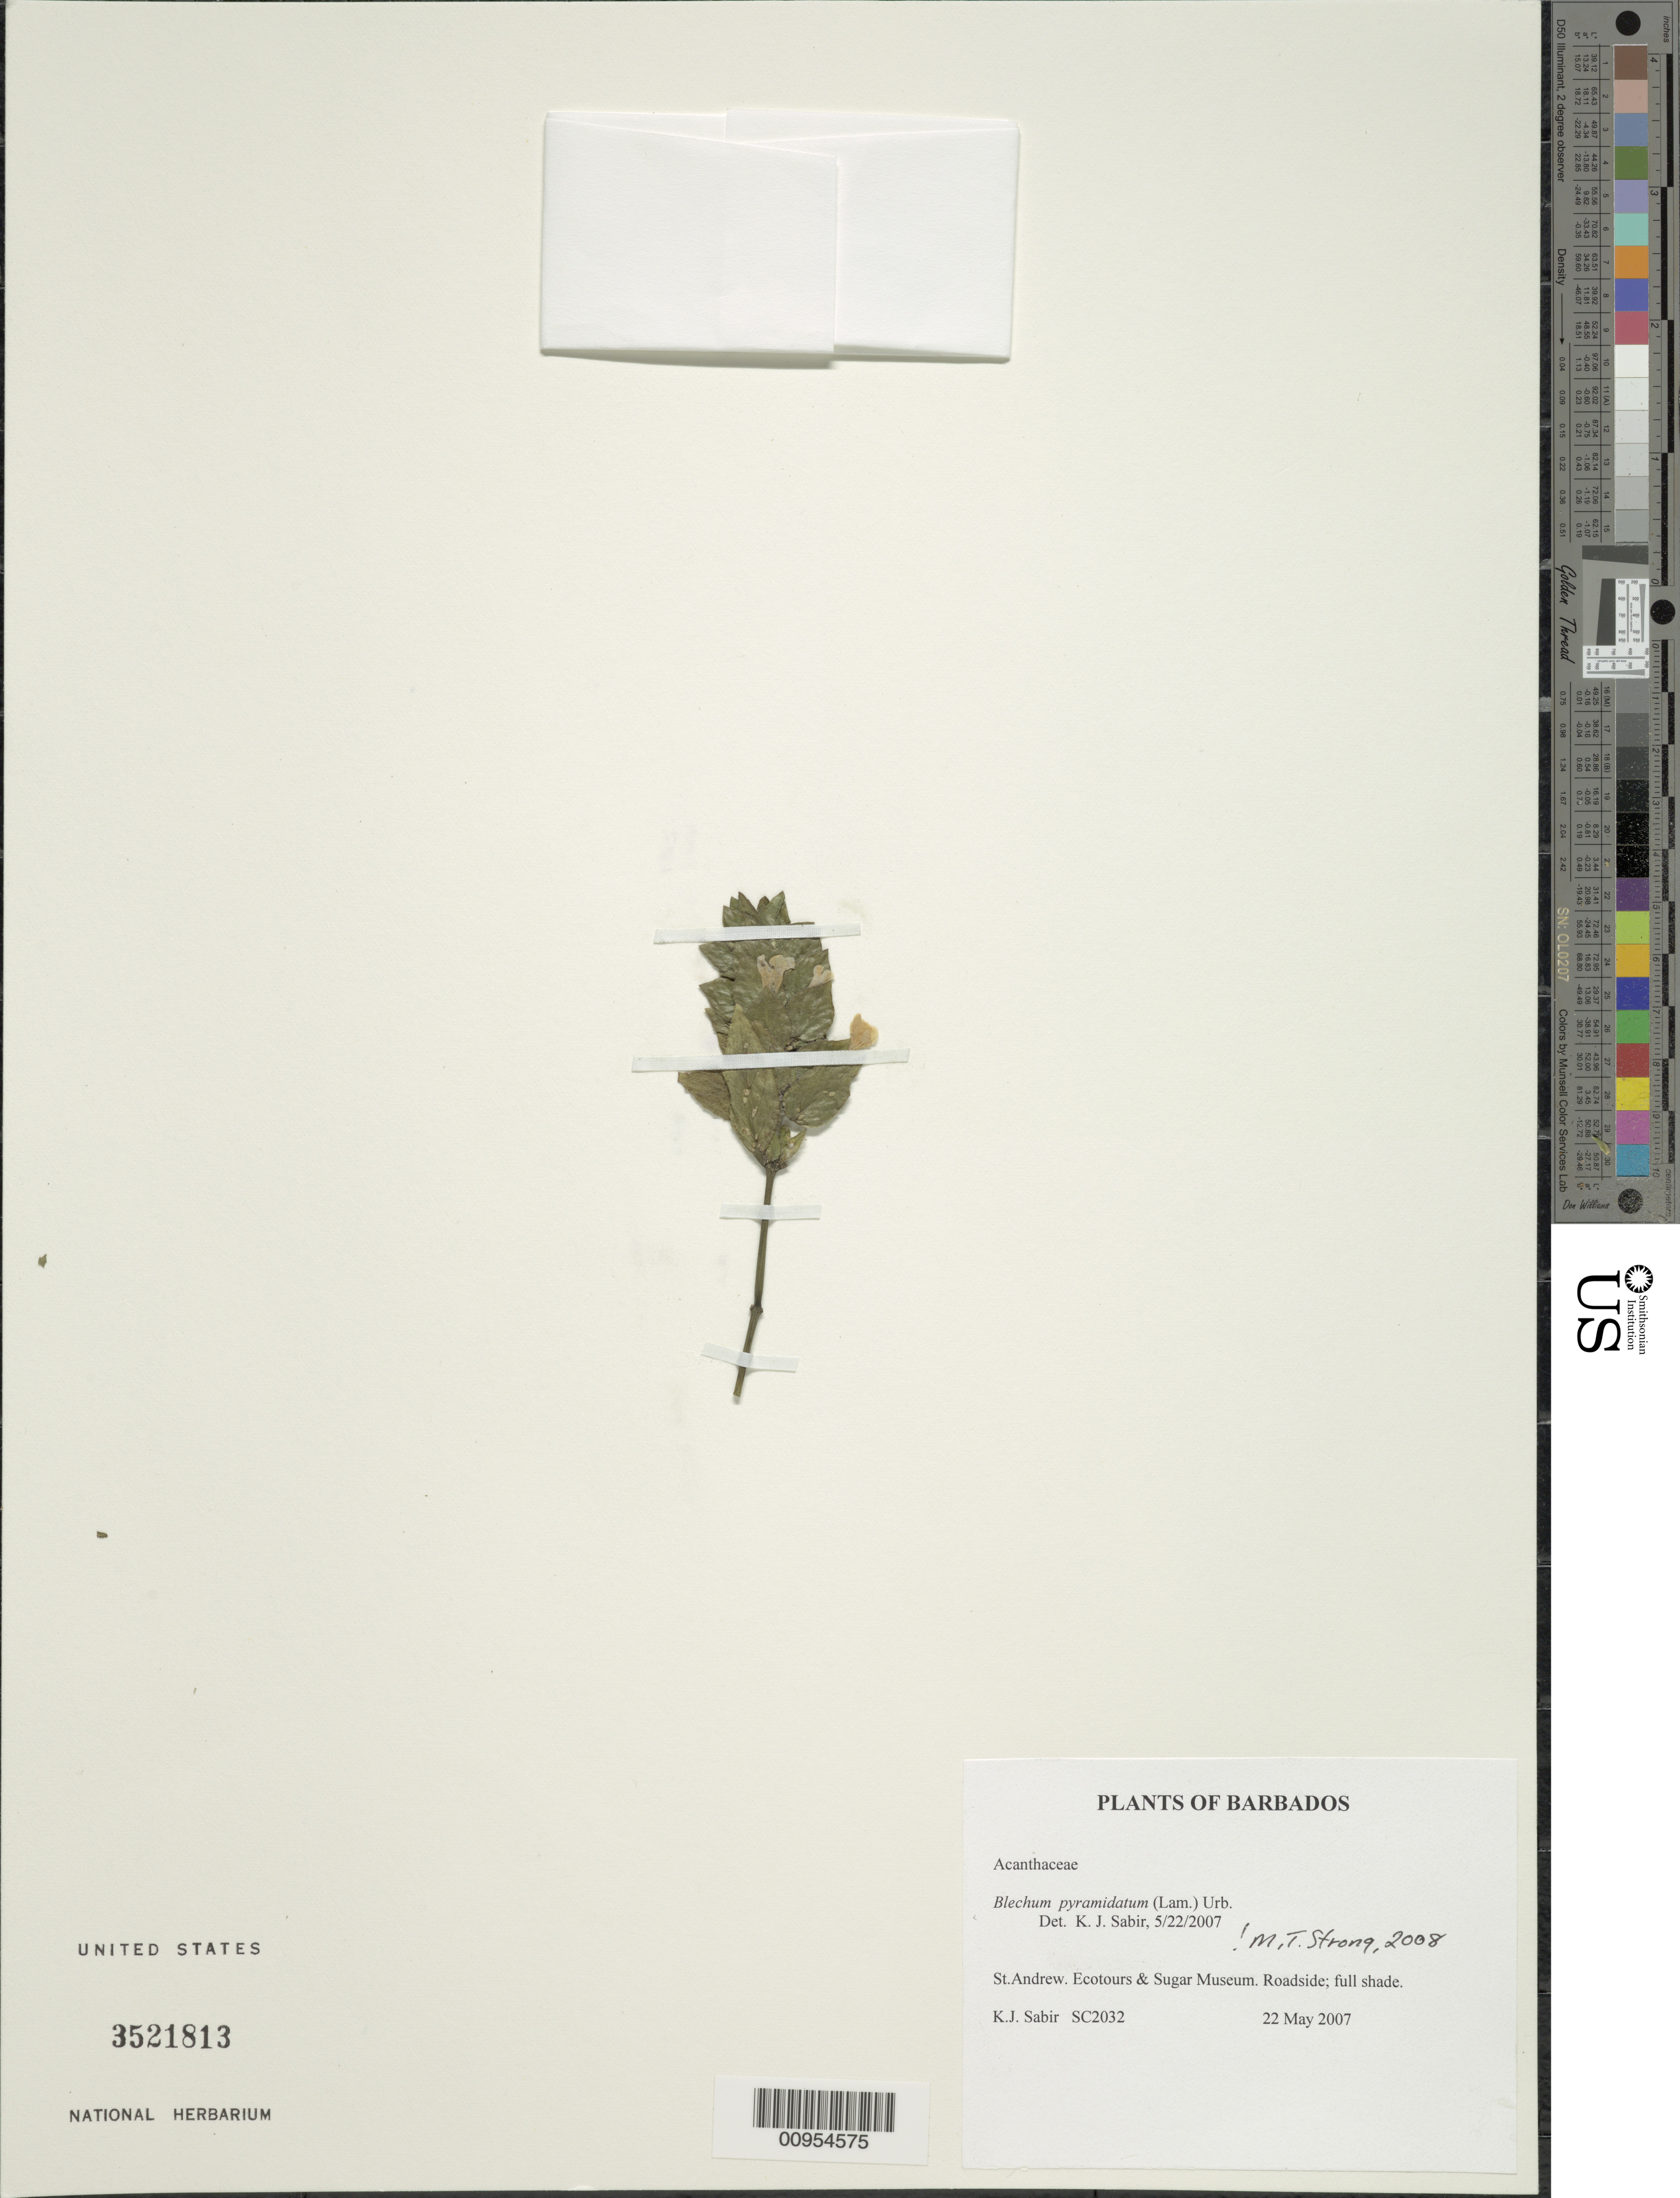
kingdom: Plantae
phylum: Tracheophyta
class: Magnoliopsida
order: Lamiales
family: Acanthaceae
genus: Blechum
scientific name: Blechum pyramidatum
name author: (Lam.) Urb.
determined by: Strong, M. T., (US), Smithsonian Institution - National Museum of Natural History (UNITED STATES)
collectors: K. Sabir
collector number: SC 2032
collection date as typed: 22 May 2007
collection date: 2007-05-22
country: Barbados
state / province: Saint Andrew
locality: Ecotours & Sugar Museum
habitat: Roadside; full shade.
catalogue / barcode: US 3521813